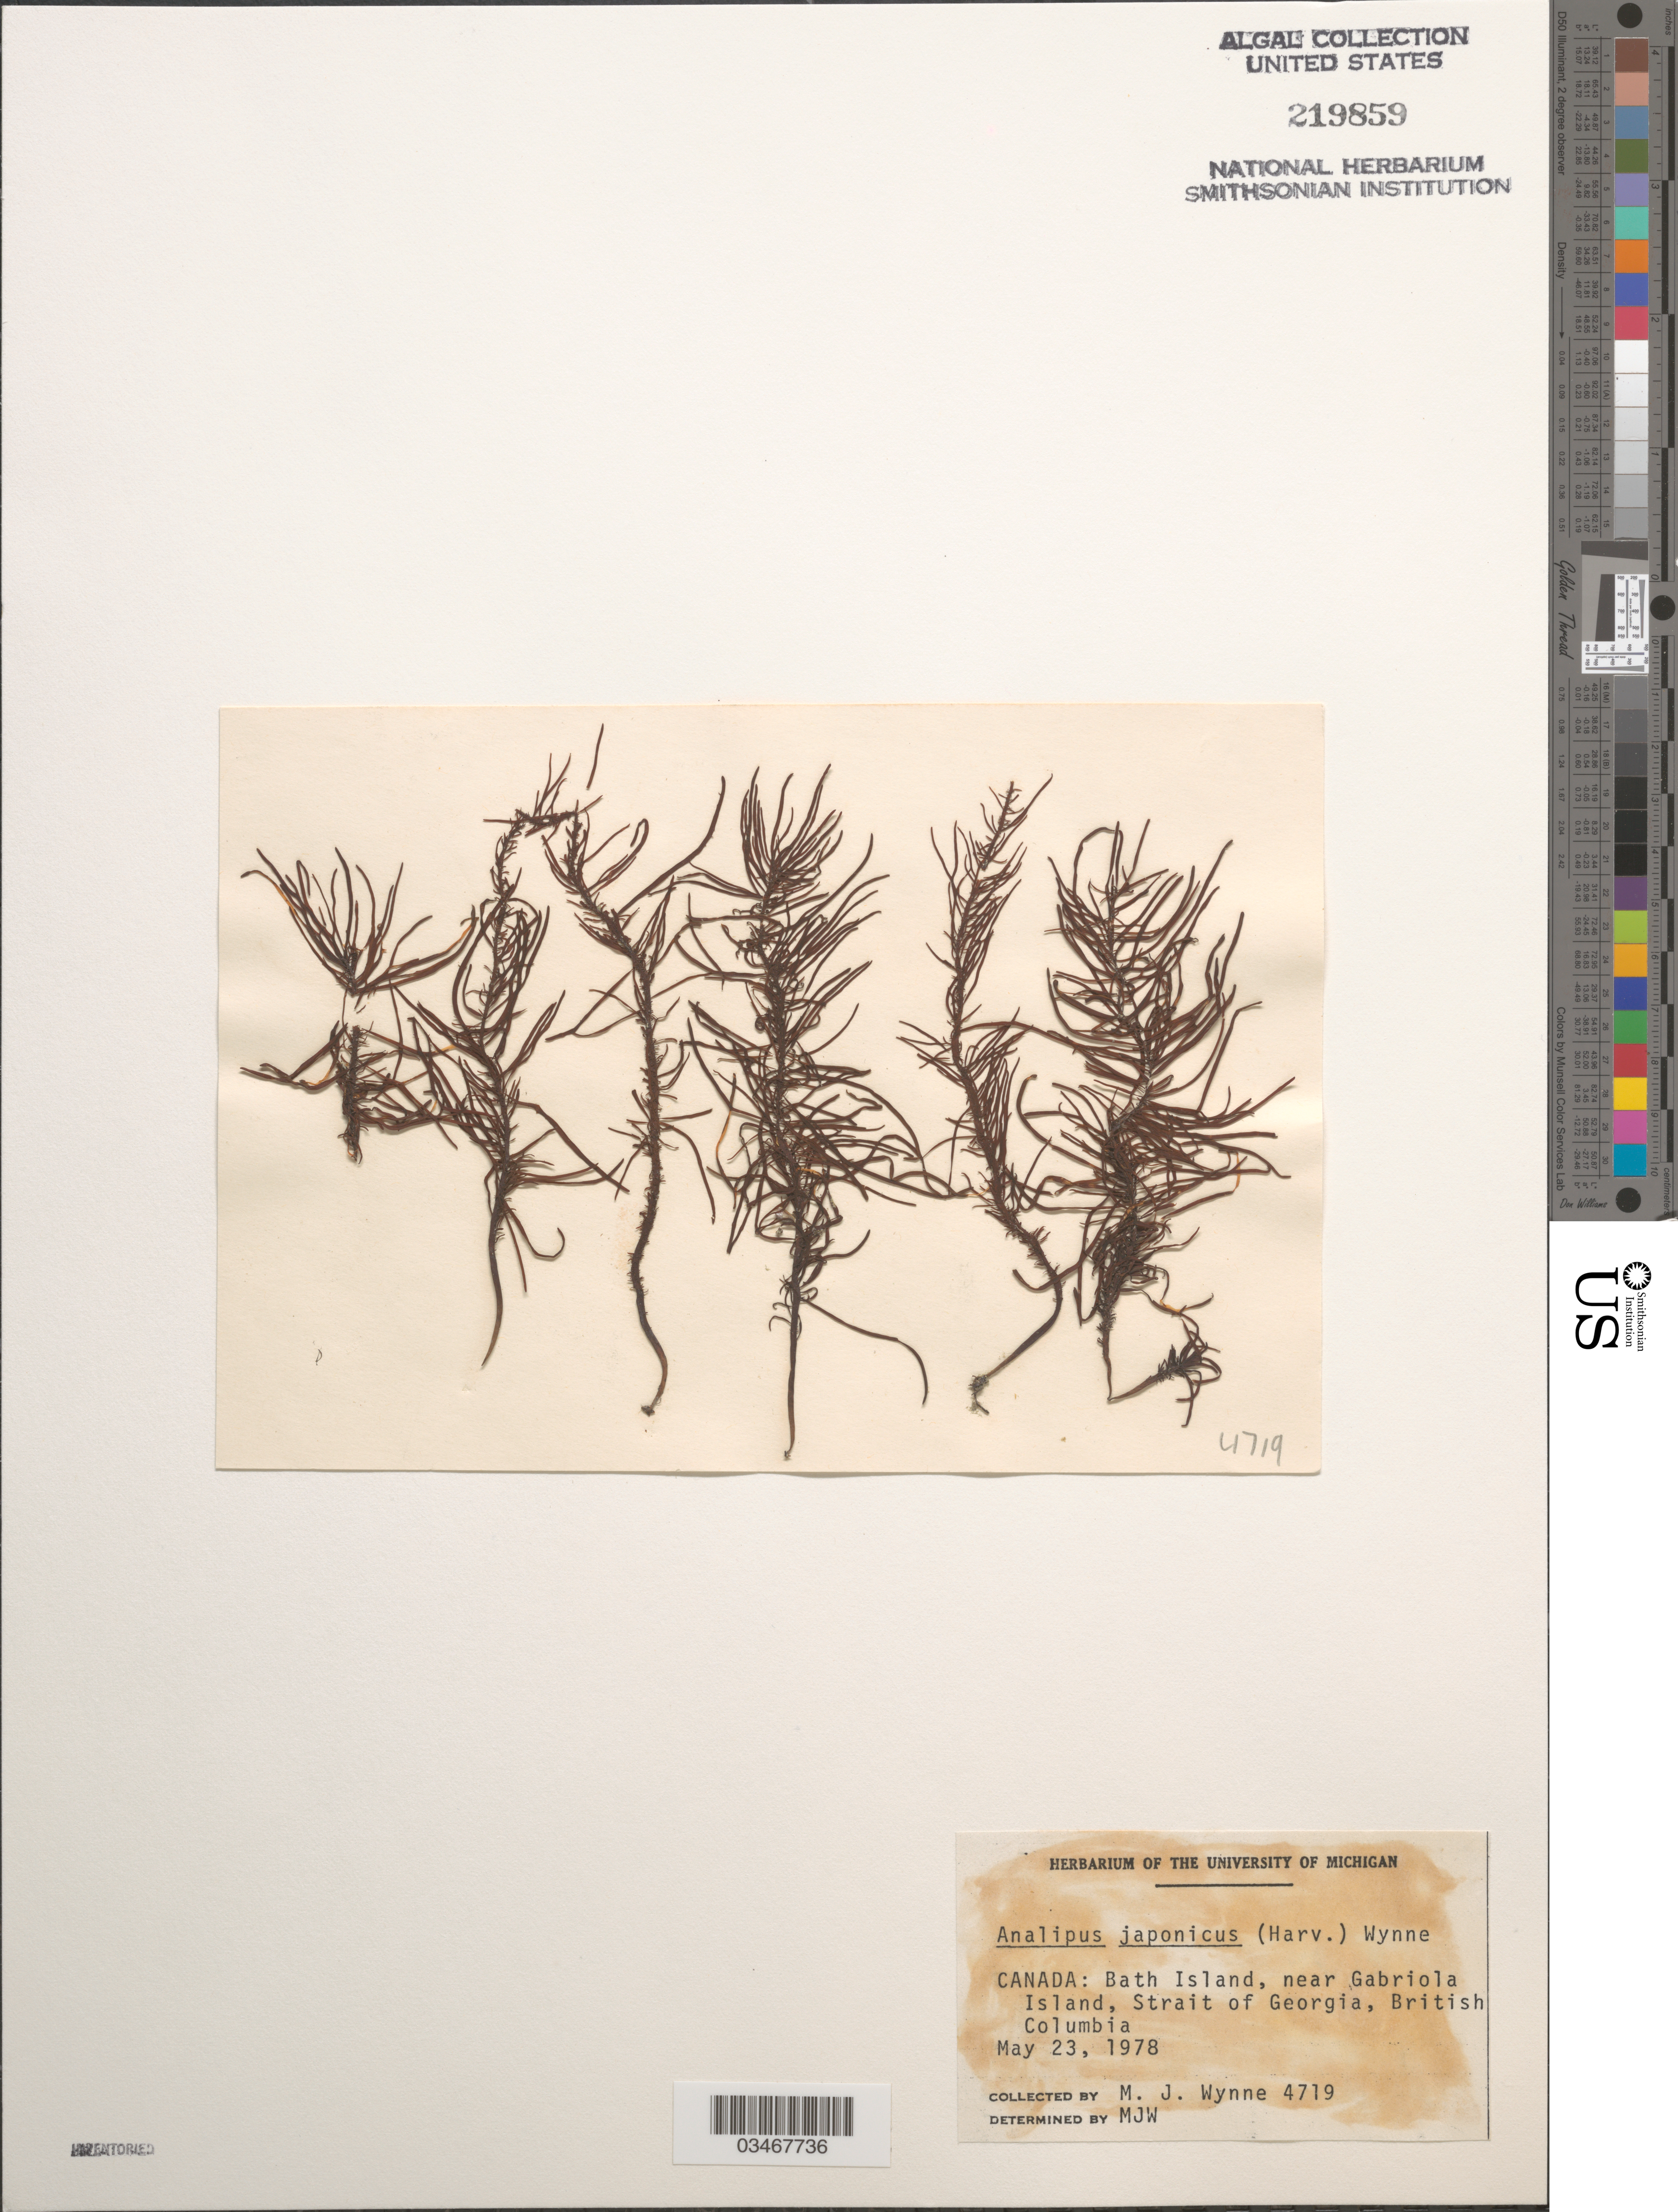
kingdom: Chromista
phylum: Ochrophyta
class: Phaeophyceae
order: Ectocarpales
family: Chordariaceae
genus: Analipus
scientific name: Analipus japonicus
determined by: Wynne, M. J.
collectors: M.J. Wynne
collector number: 4719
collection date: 1978-05-23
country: Canada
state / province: British Columbia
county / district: Strait of Georgia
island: Bath Islnad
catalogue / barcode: US 219859